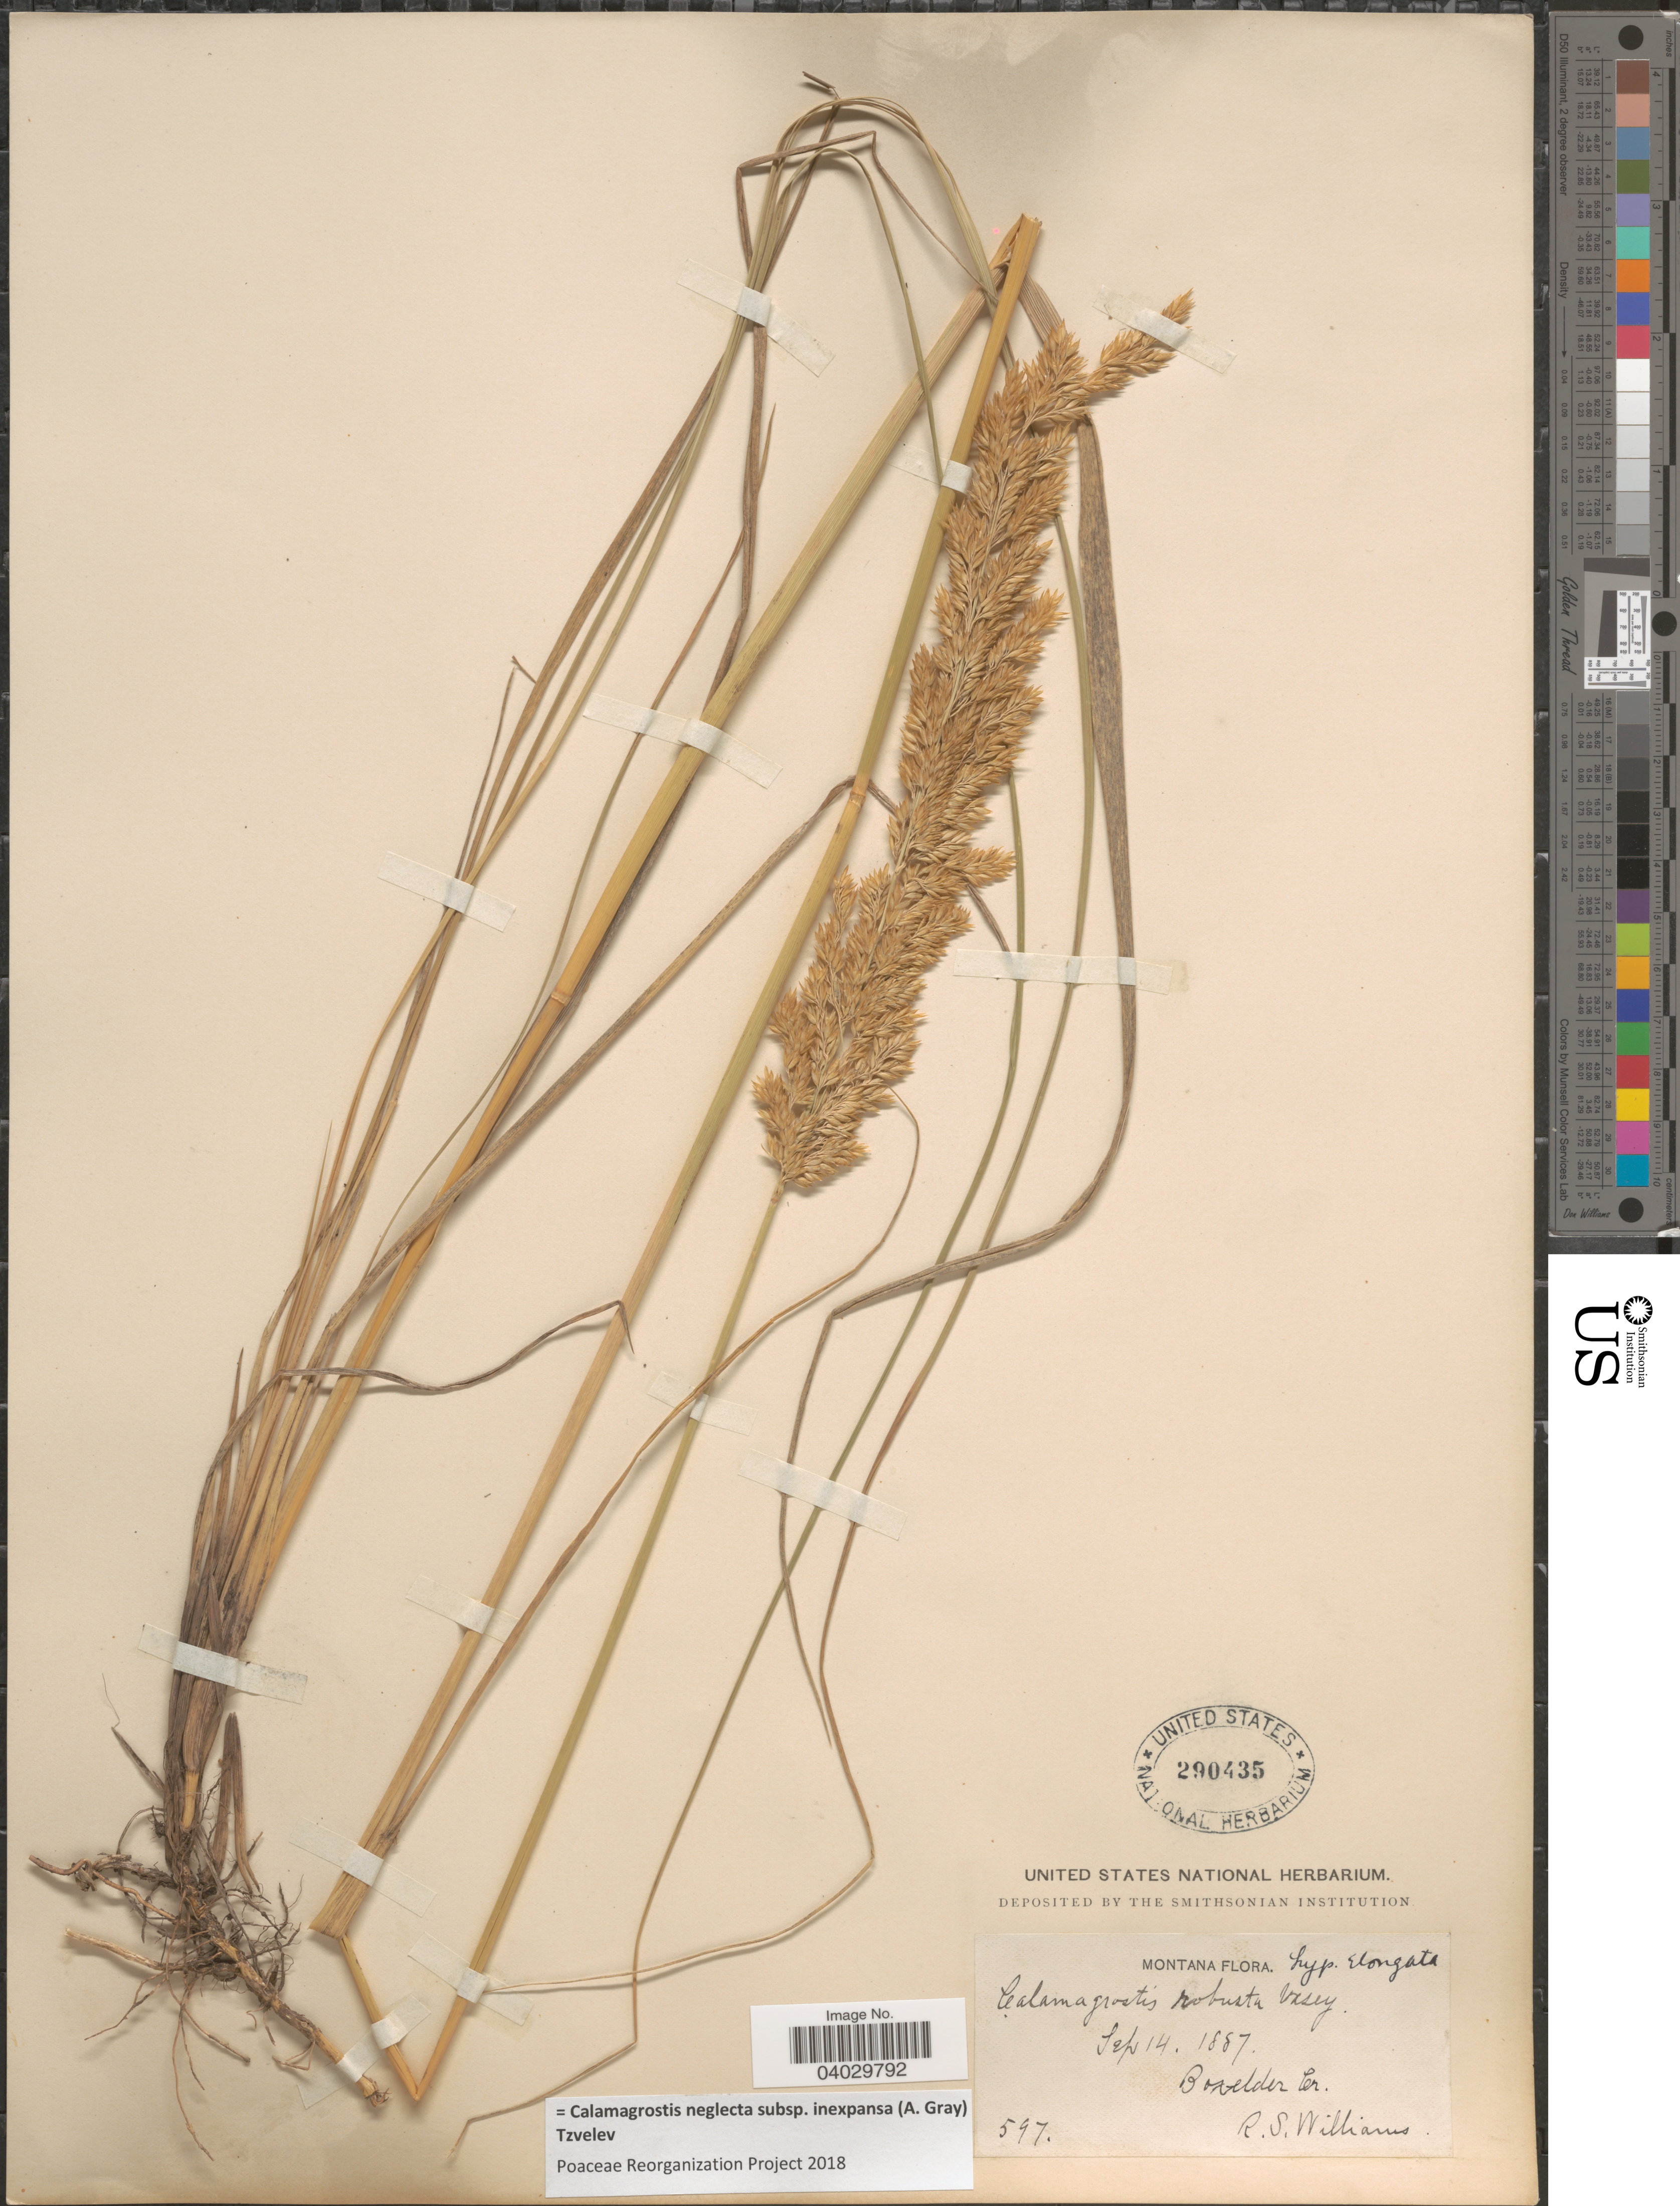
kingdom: Plantae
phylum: Tracheophyta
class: Liliopsida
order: Poales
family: Poaceae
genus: Calamagrostis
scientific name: Calamagrostis neglecta subsp. inexpansa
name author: (A. Gray) Tzvelev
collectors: R. S. Williams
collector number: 597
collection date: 1887-09-14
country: United States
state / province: Montana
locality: Boxelder Cr.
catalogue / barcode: US 290435